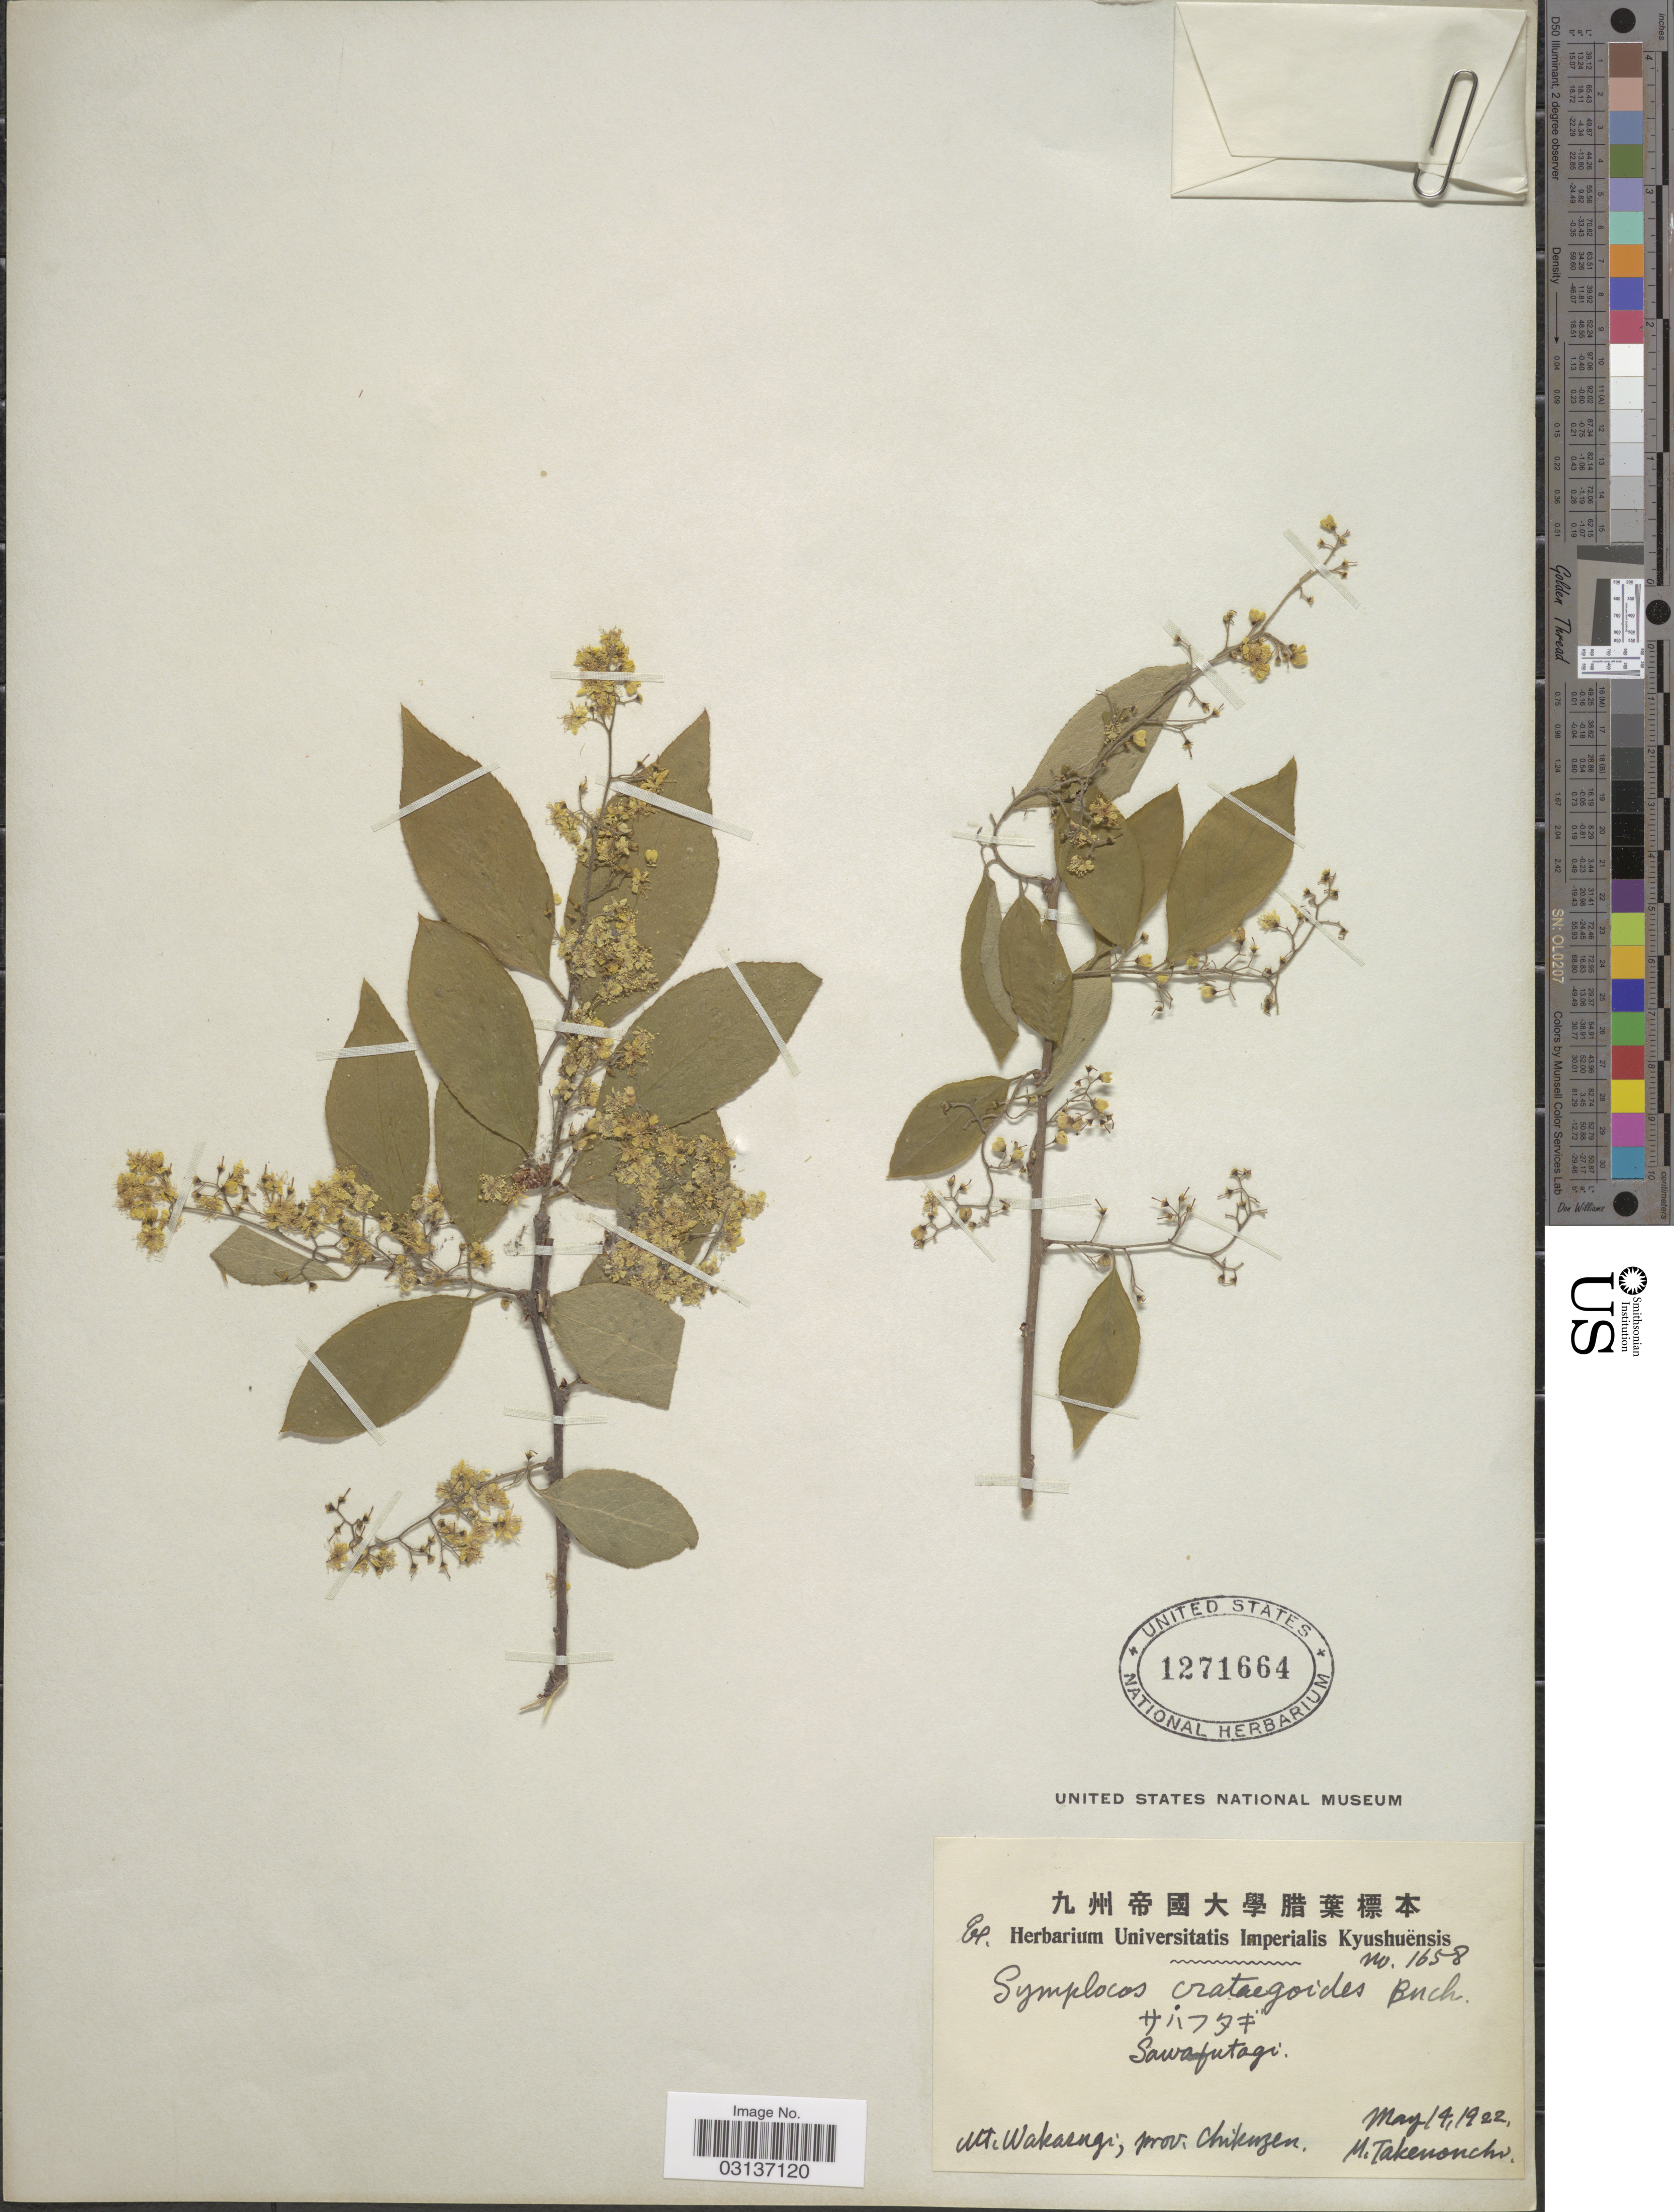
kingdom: Plantae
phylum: Tracheophyta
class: Magnoliopsida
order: Ericales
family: Symplocaceae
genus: Symplocos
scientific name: Symplocos paniculata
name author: Miq.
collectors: M. Takenouchi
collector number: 1658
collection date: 1922-05-14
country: Japan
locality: Mt. Wakasugi, Prov. Chikuzen.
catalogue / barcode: US 1271664